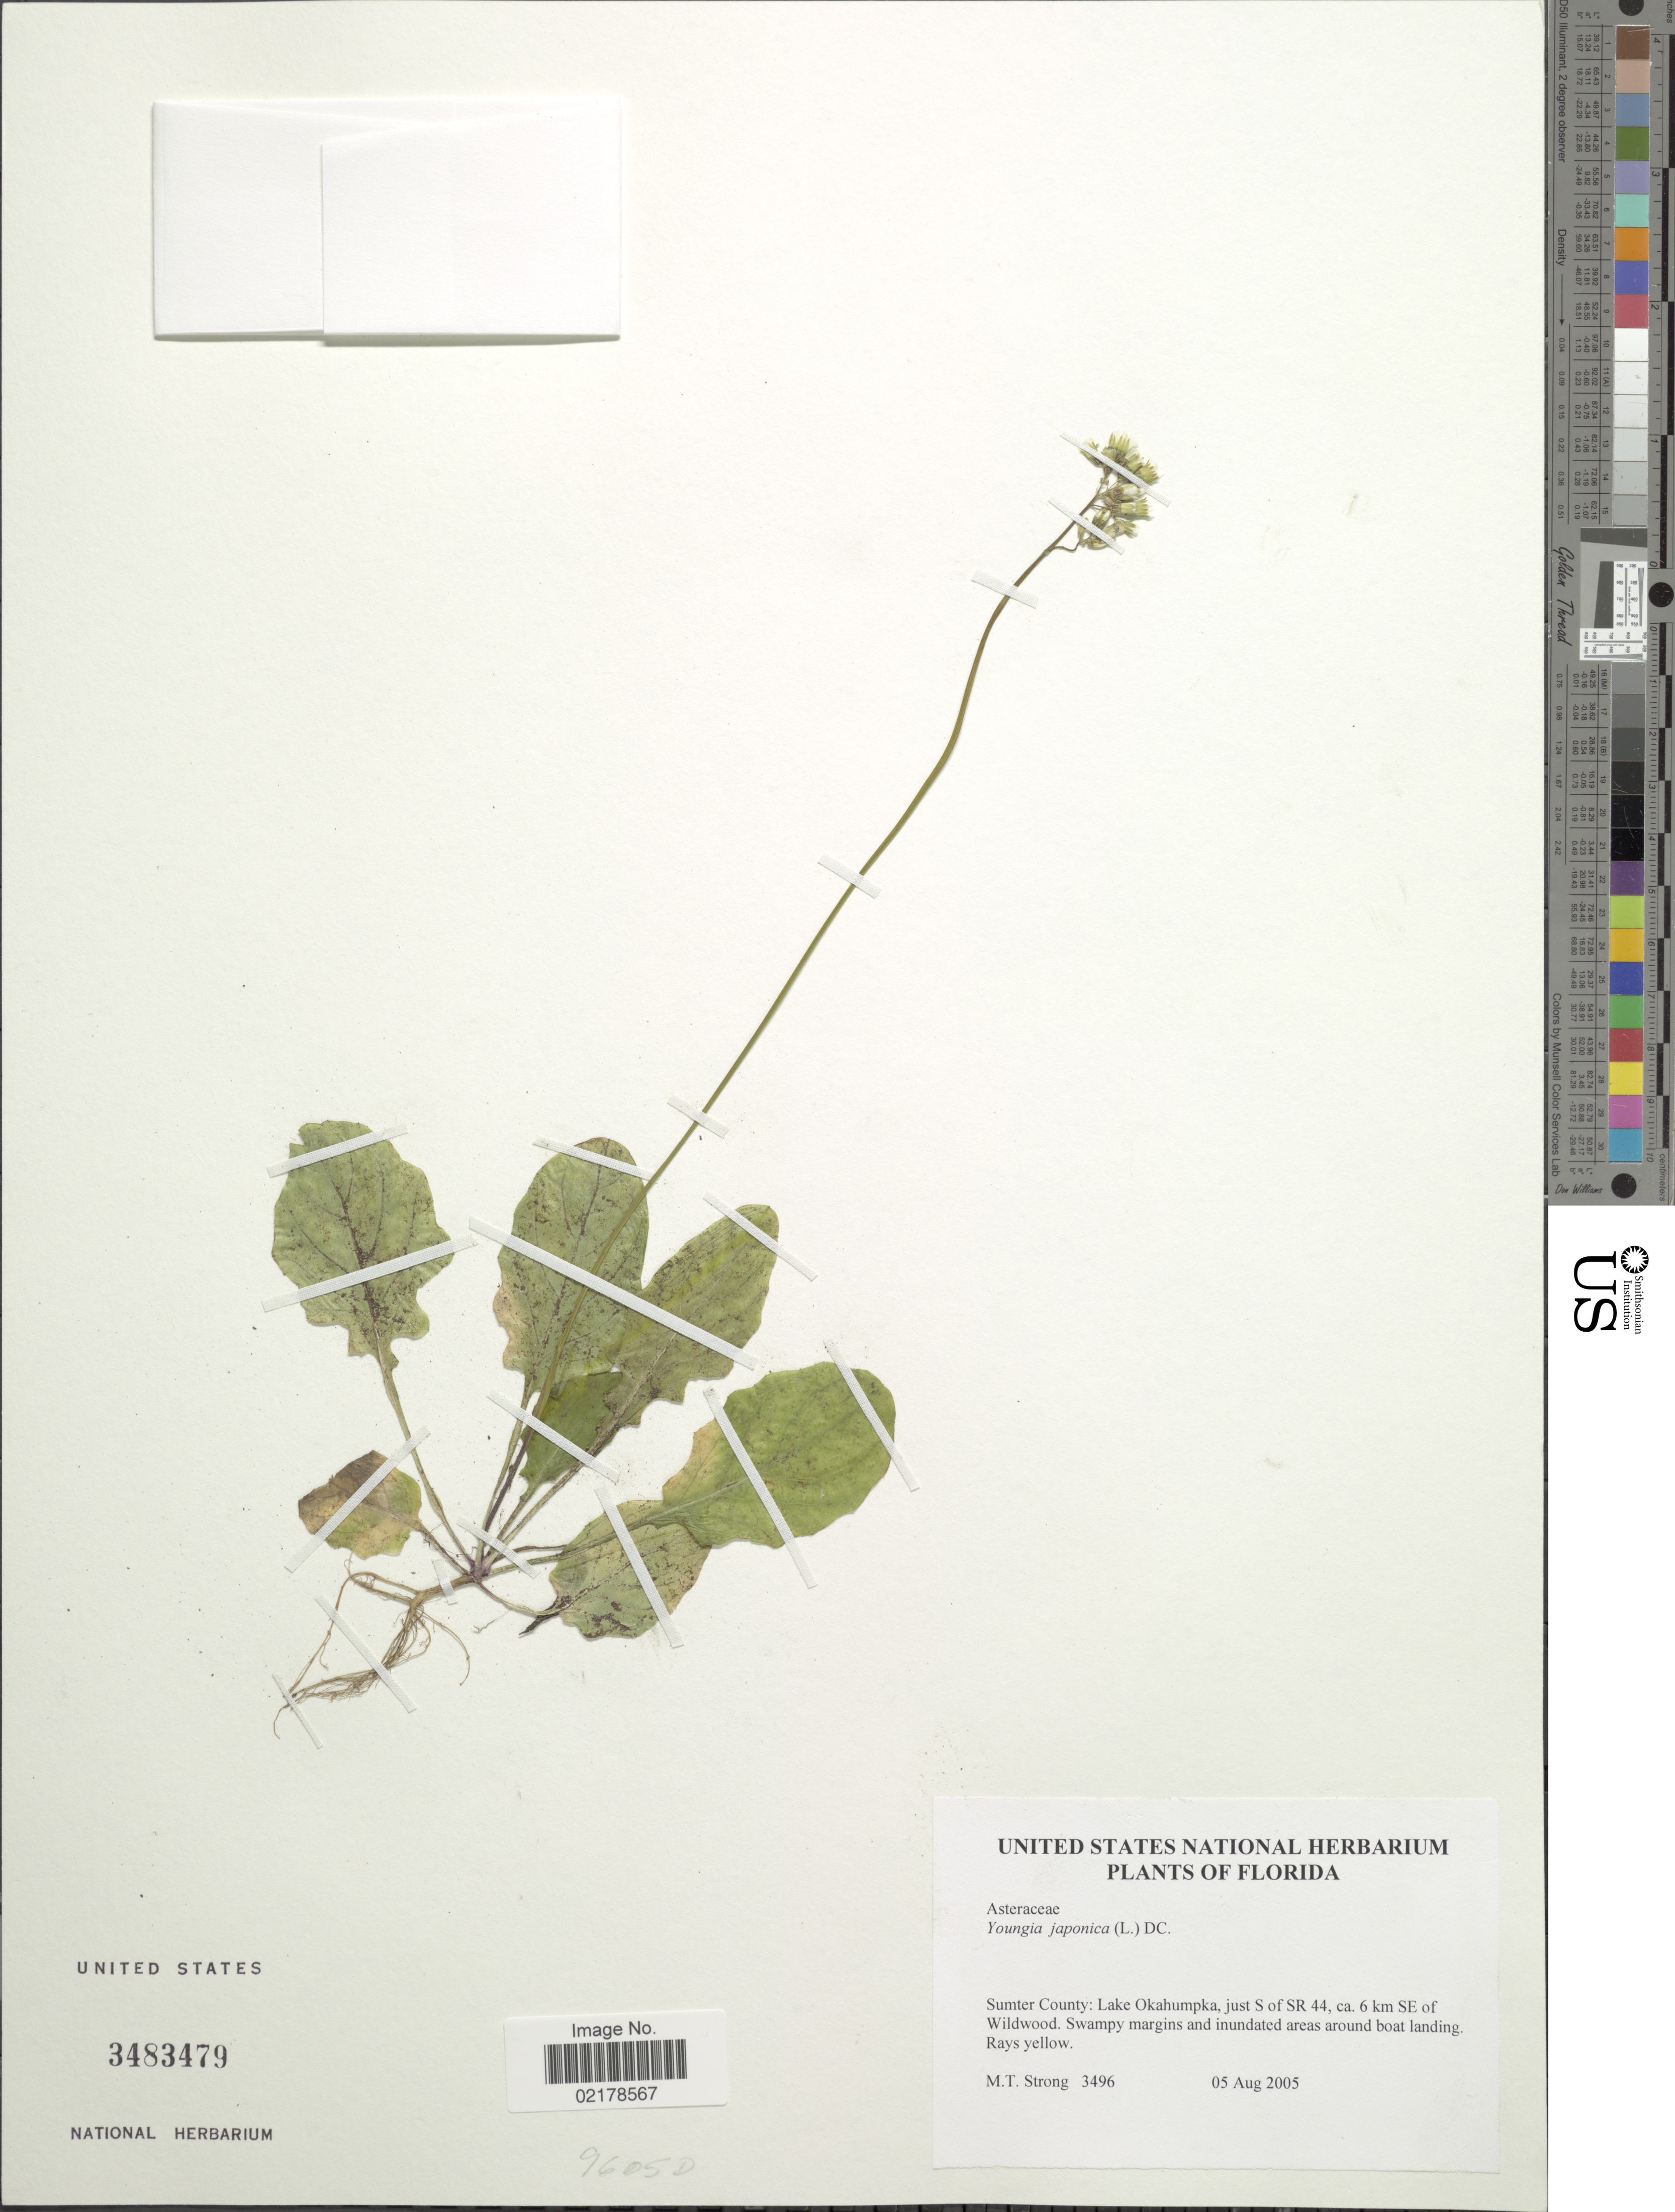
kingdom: Plantae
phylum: Tracheophyta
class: Magnoliopsida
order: Asterales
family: Asteraceae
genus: Youngia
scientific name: Youngia japonica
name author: (L.) DC.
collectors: M. T. Strong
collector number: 3496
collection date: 2005-08-05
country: United States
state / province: Florida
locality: Sumter County: Lake Okahumpka, just S of SR 44, ca 6 km SE of Wildwood. Swampy margins and inundated areas around boat landing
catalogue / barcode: US 3483479